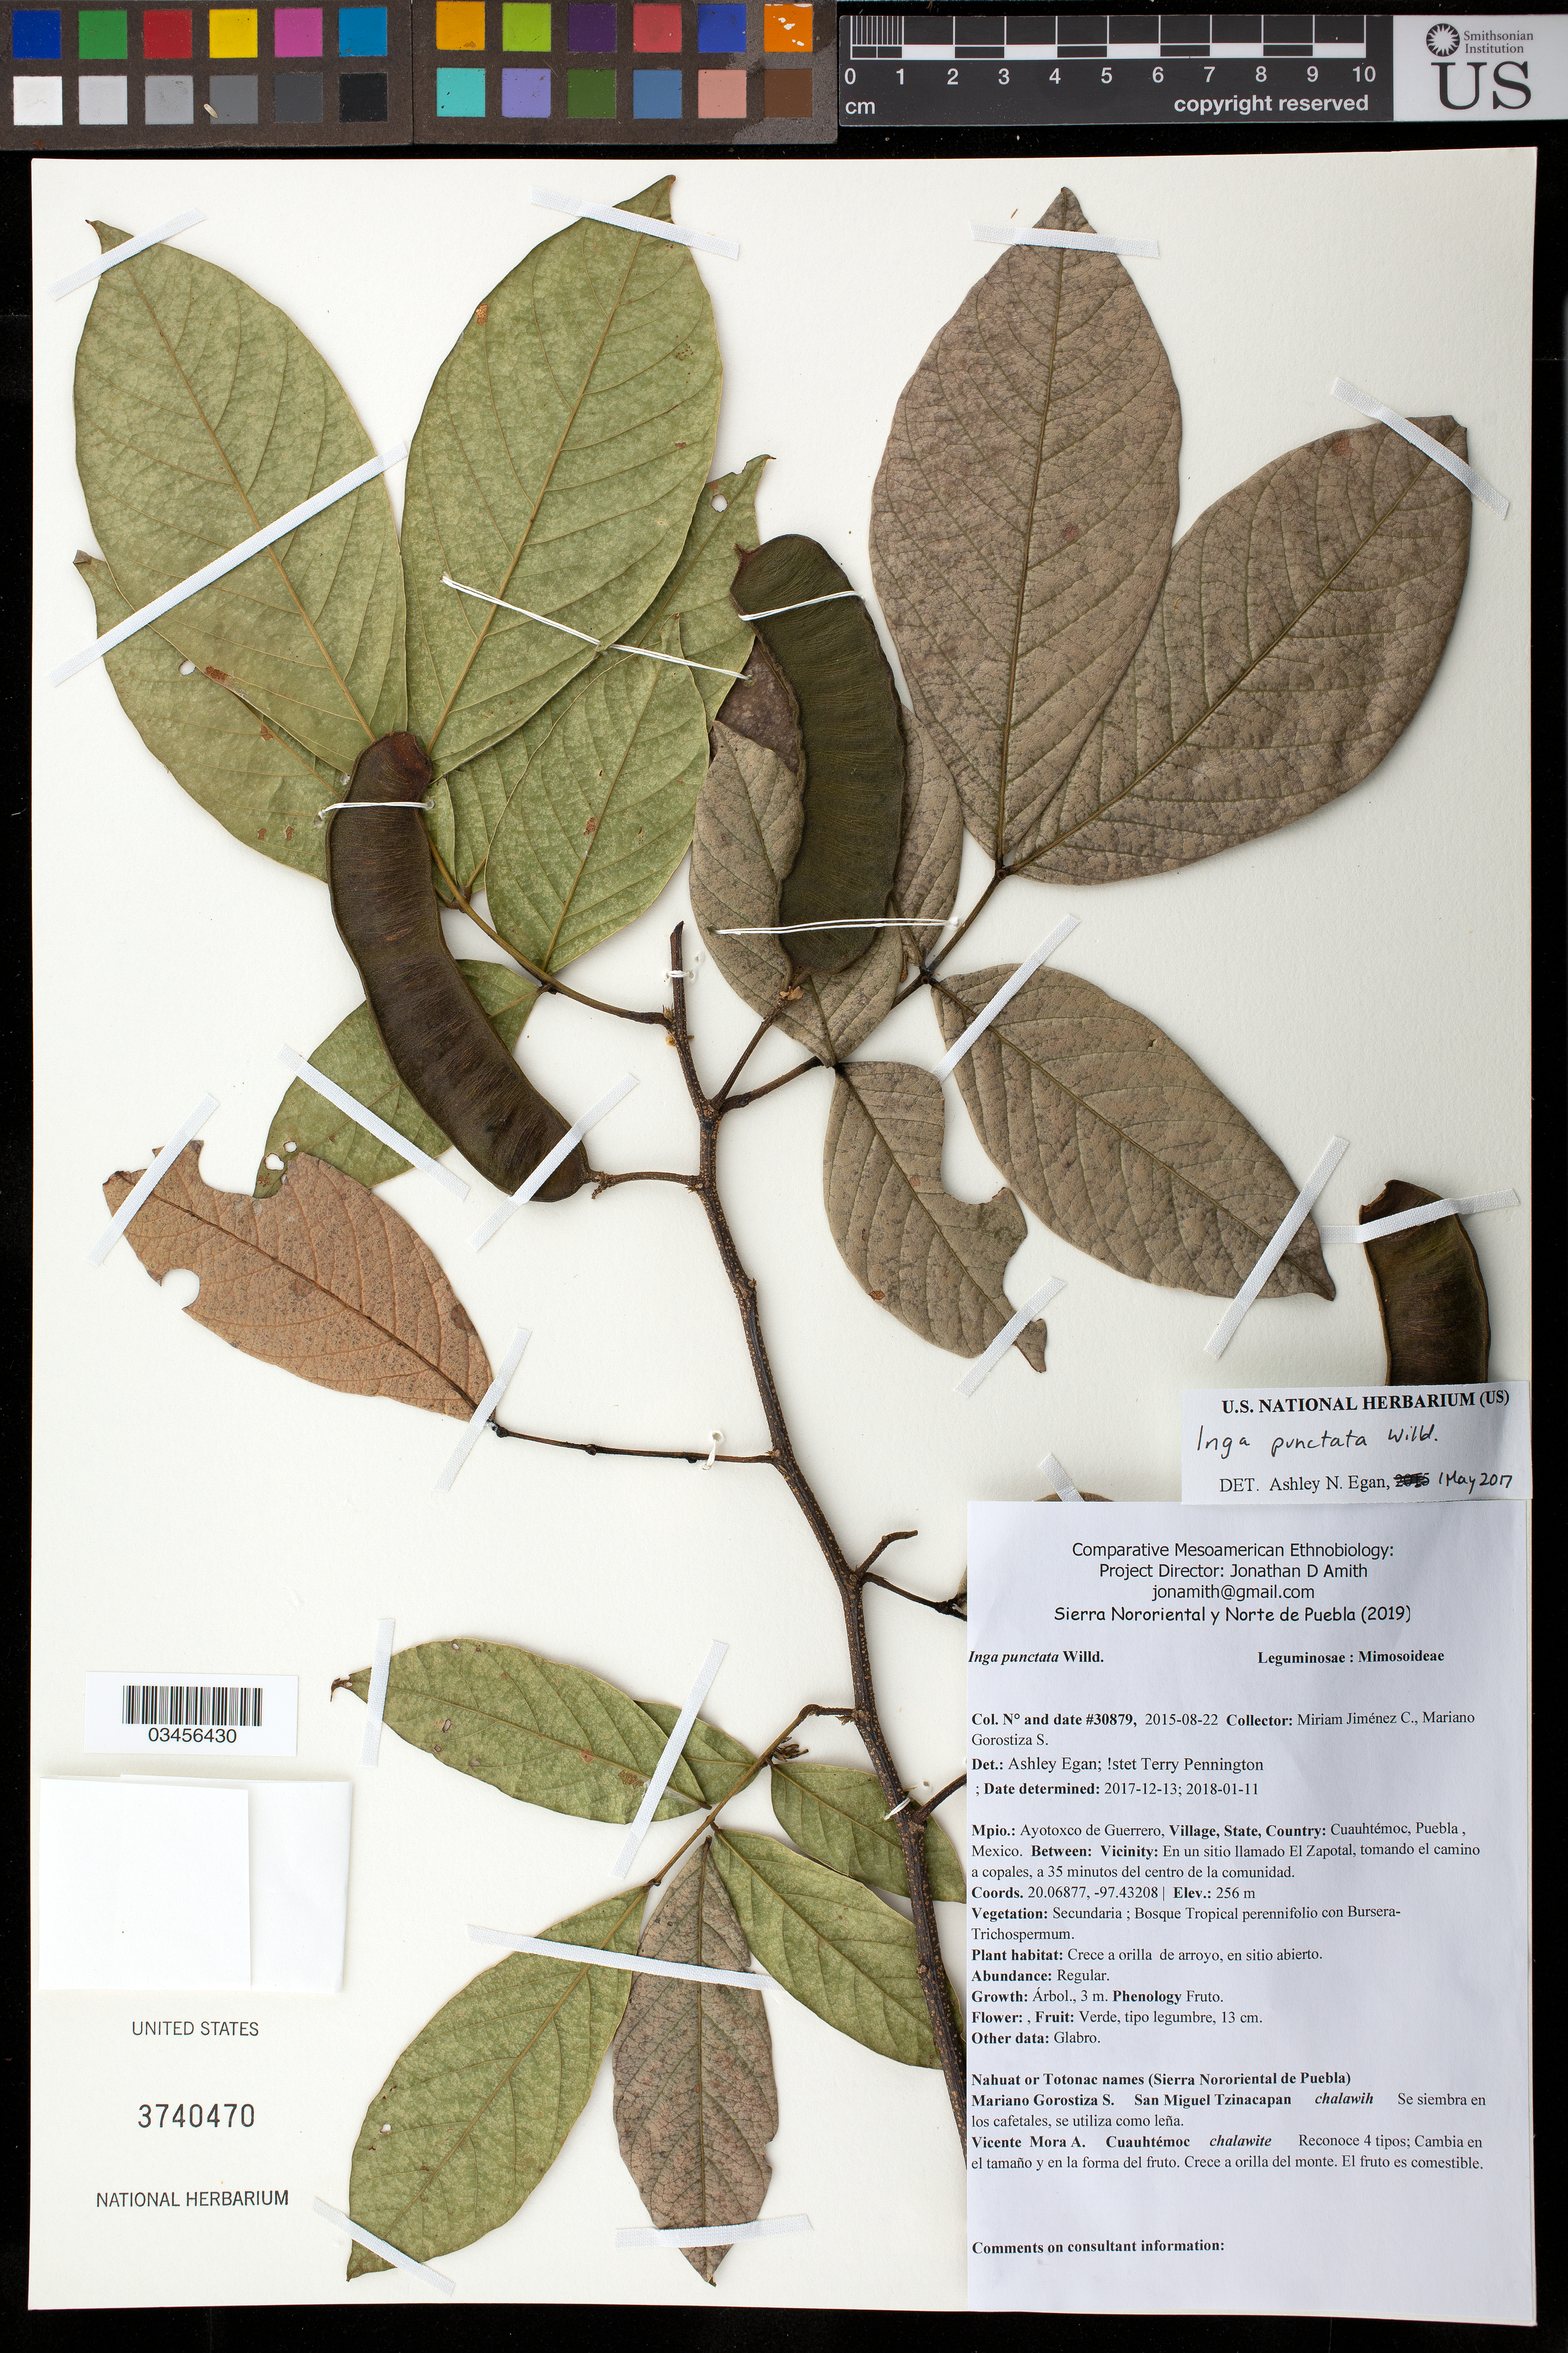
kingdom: Plantae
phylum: Tracheophyta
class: Magnoliopsida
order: Fabales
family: Fabaceae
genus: Inga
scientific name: Inga punctata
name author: Willd.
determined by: Pennington, T.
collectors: M. Jiménez Chimil & M. Gorostiza S.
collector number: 30879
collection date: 2015-08-22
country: México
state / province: Puebla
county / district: Ayotoxco de Guerrero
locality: PUEBLO: Cuauhtémoc; LOCALIDAD EXACTA: En un sitio llamado El Zapotal, tomando el camino a copales, a 35 minutos del centro de la comunidad.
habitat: Bosque tropical perennifolio con Bursera-Trichospermum | Crece a orilla de arroyo, en sitio abierto.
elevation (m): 256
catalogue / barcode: US 3740470